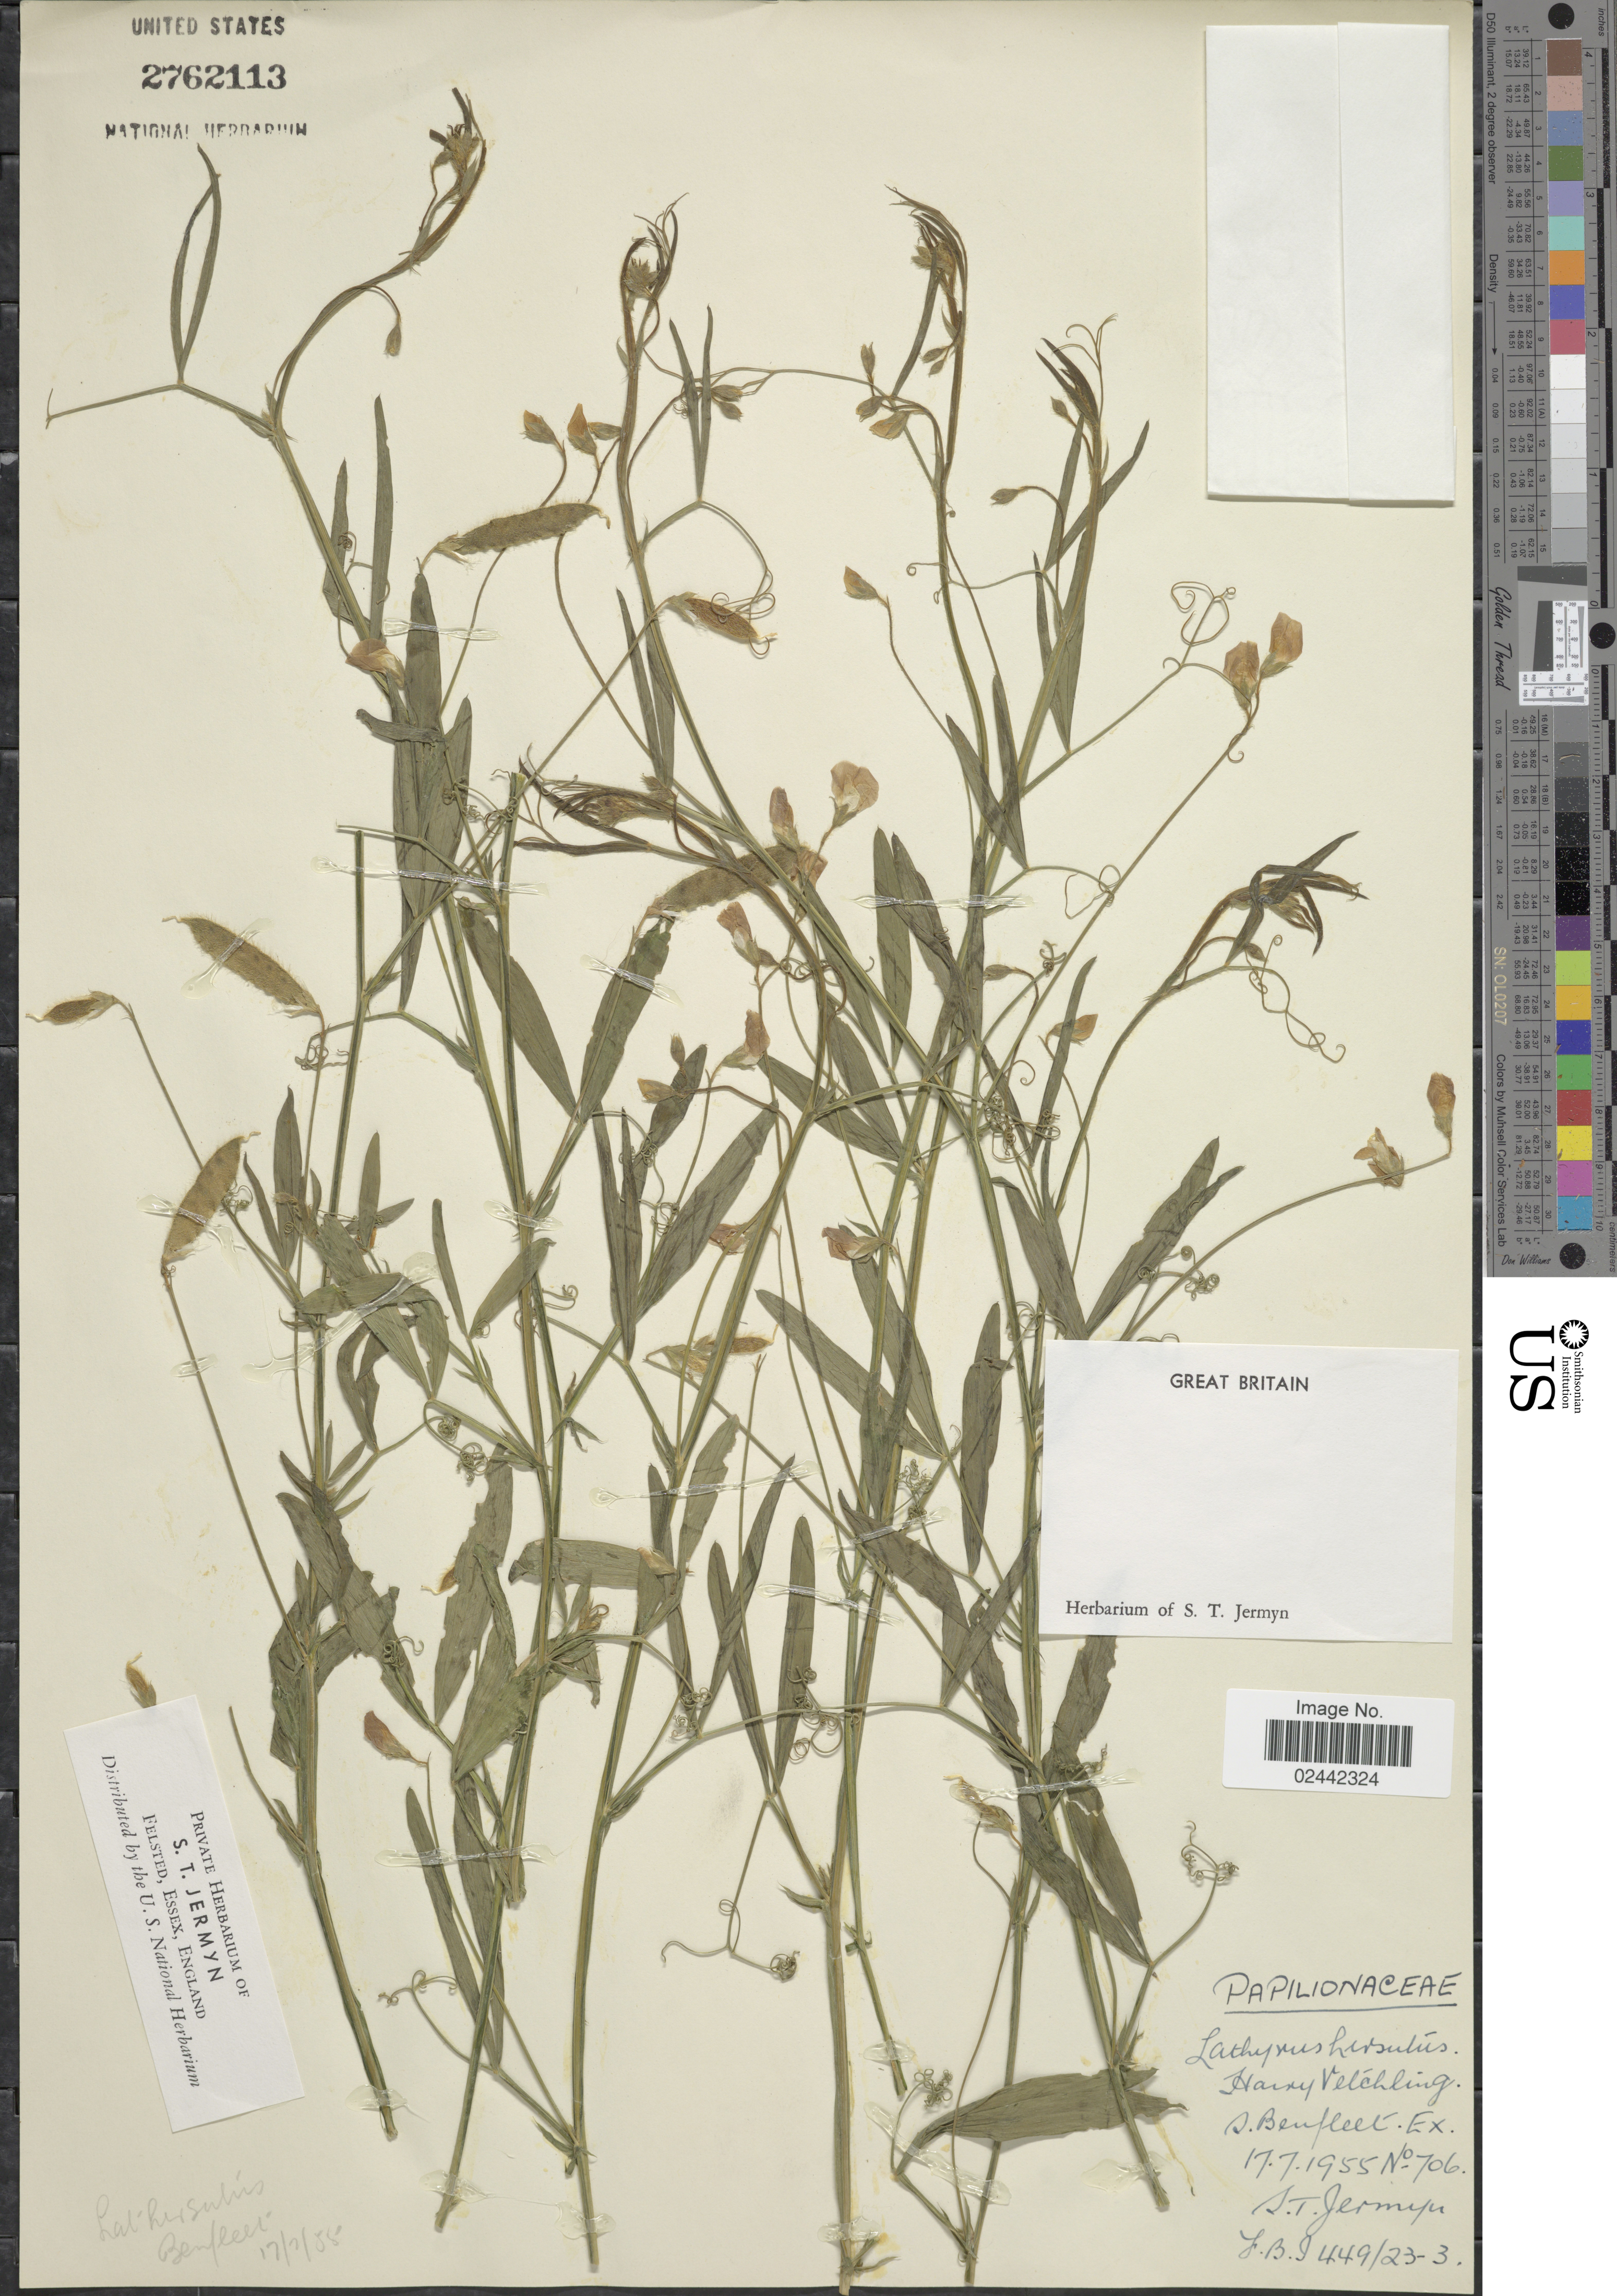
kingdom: Plantae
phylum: Tracheophyta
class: Magnoliopsida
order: Fabales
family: Fabaceae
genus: Lathyrus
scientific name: Lathyrus hirsutus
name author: L.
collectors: S. Jermyn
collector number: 706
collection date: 1955-07-17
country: United Kingdom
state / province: England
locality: Great Britain, S, Benfleet. Ex.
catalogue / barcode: US 2762113